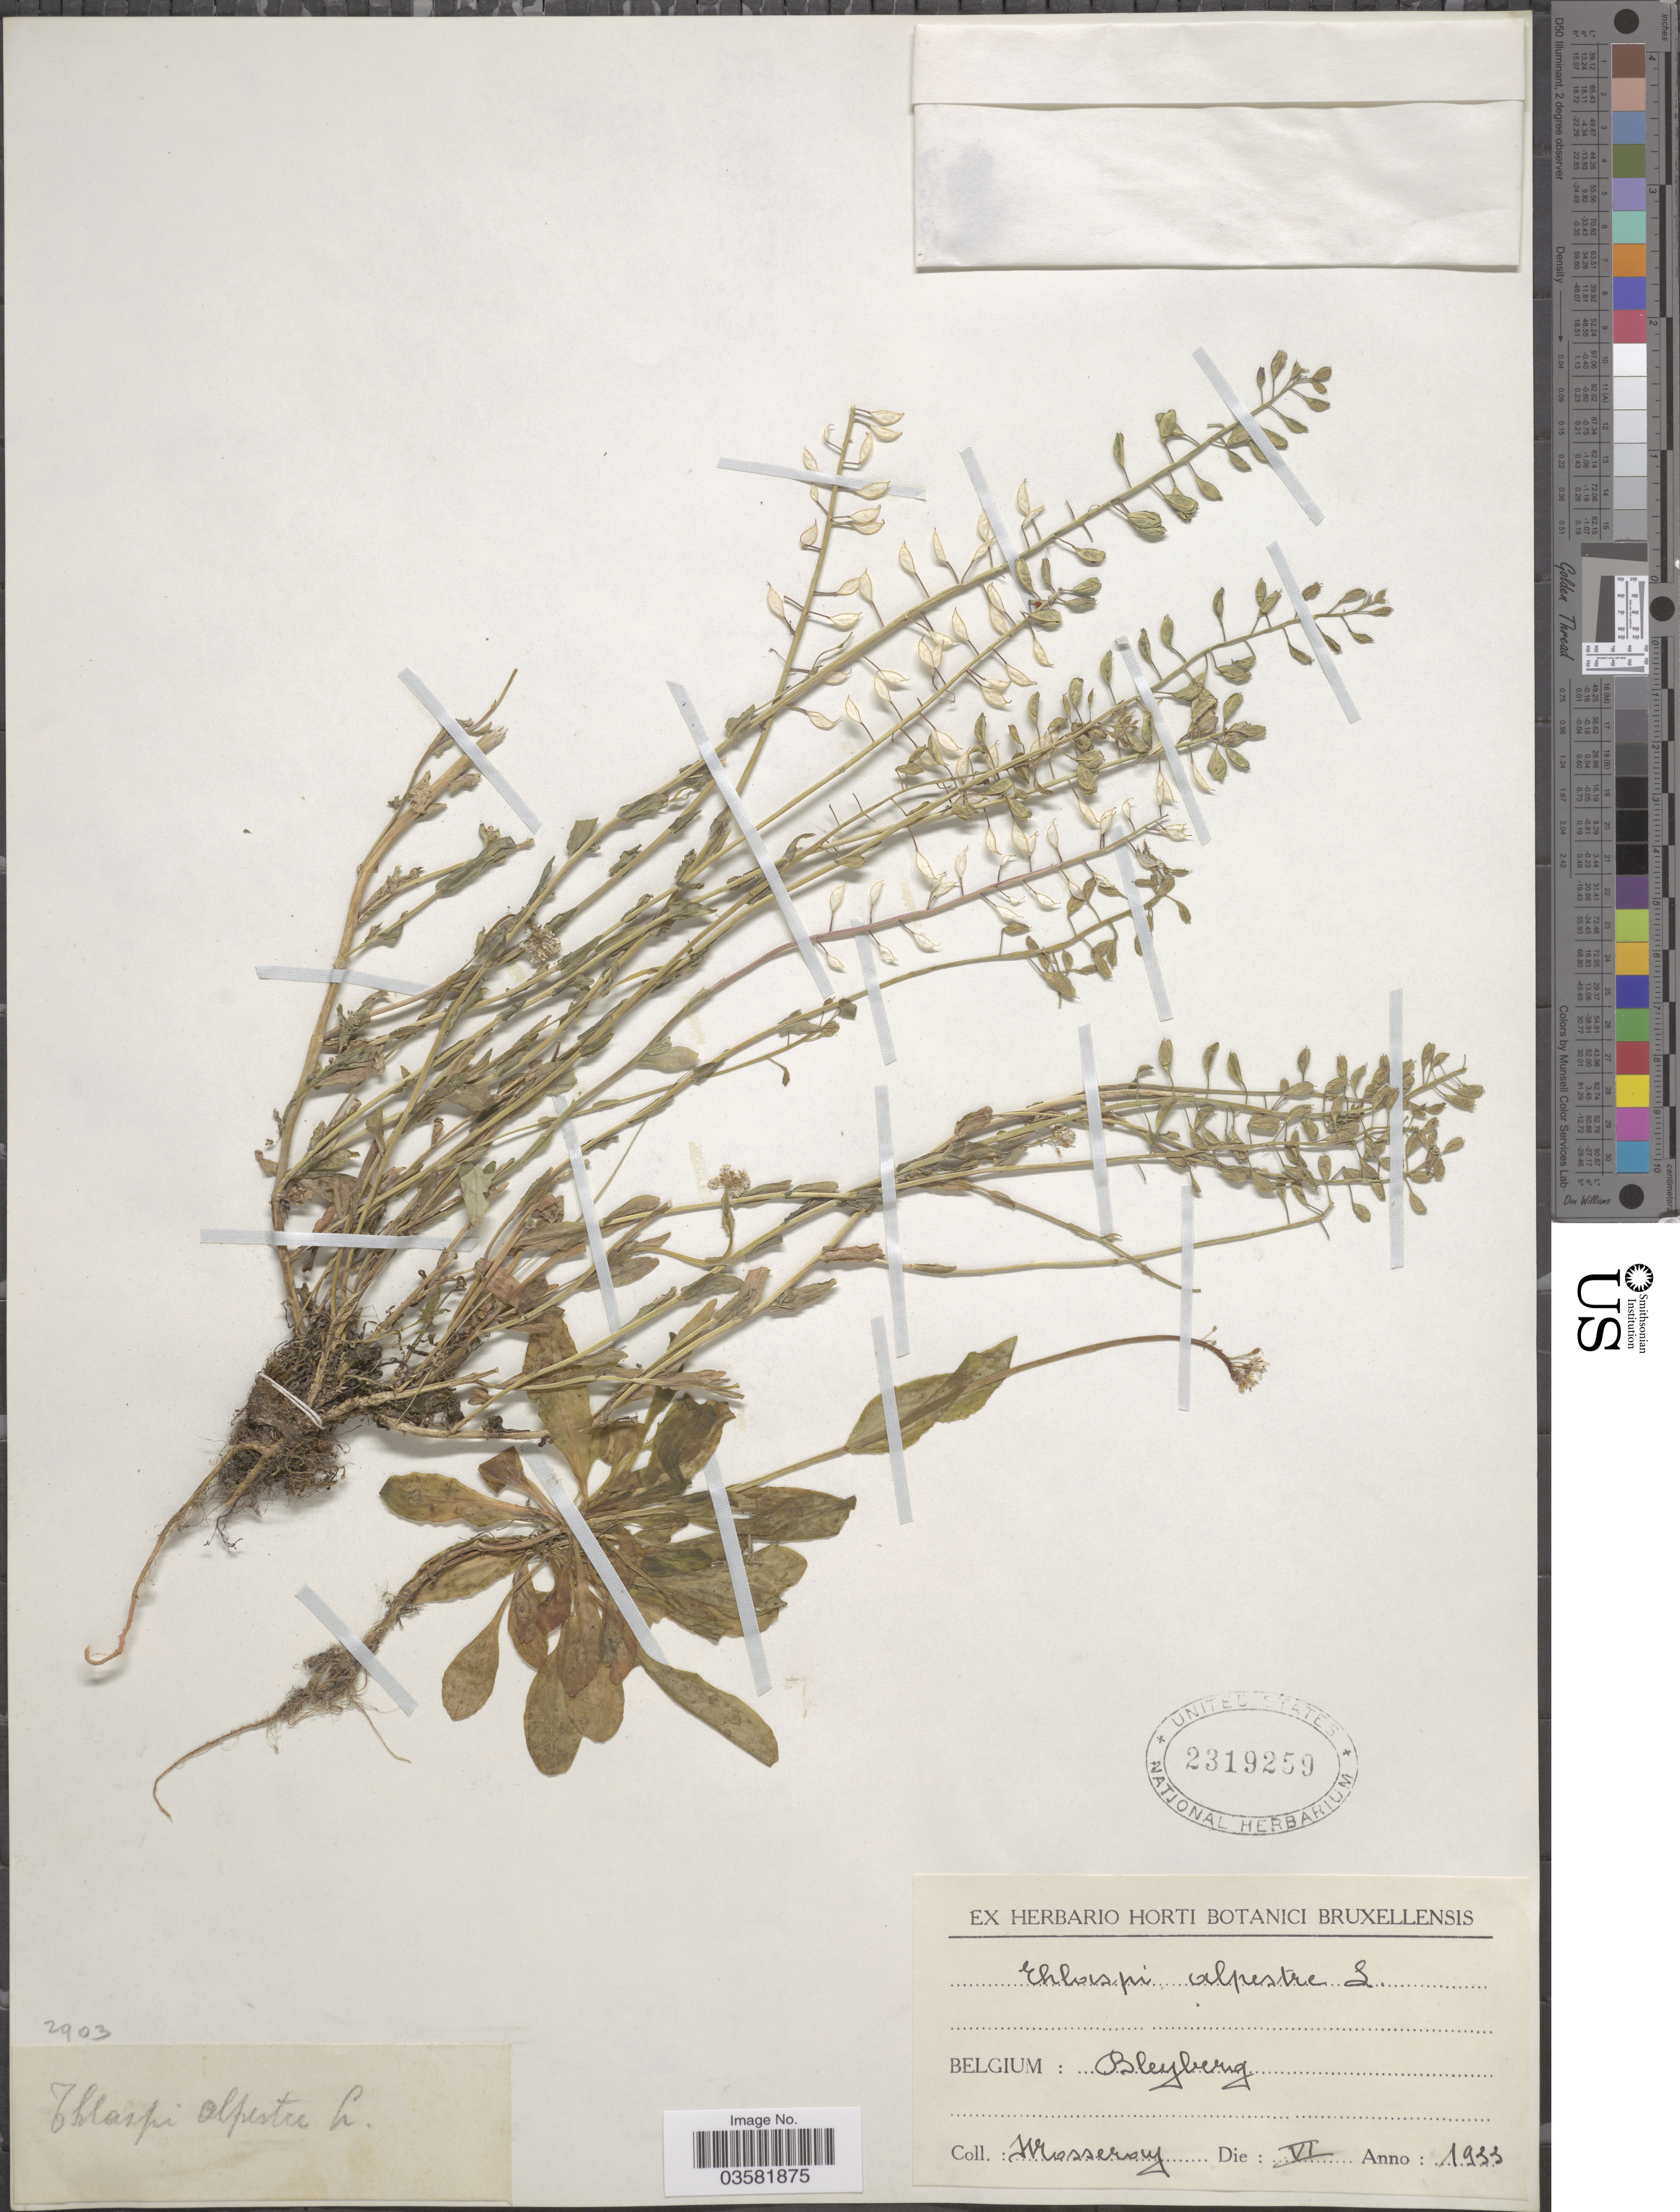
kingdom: Plantae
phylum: Tracheophyta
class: Magnoliopsida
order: Brassicales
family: Brassicaceae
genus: Thlaspi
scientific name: Thlaspi alpestre L. nom. illeg.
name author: L.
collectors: Mosseray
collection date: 1933-06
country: Belgium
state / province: Brussels, Capital District of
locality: Bleyberig.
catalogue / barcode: US 2319259